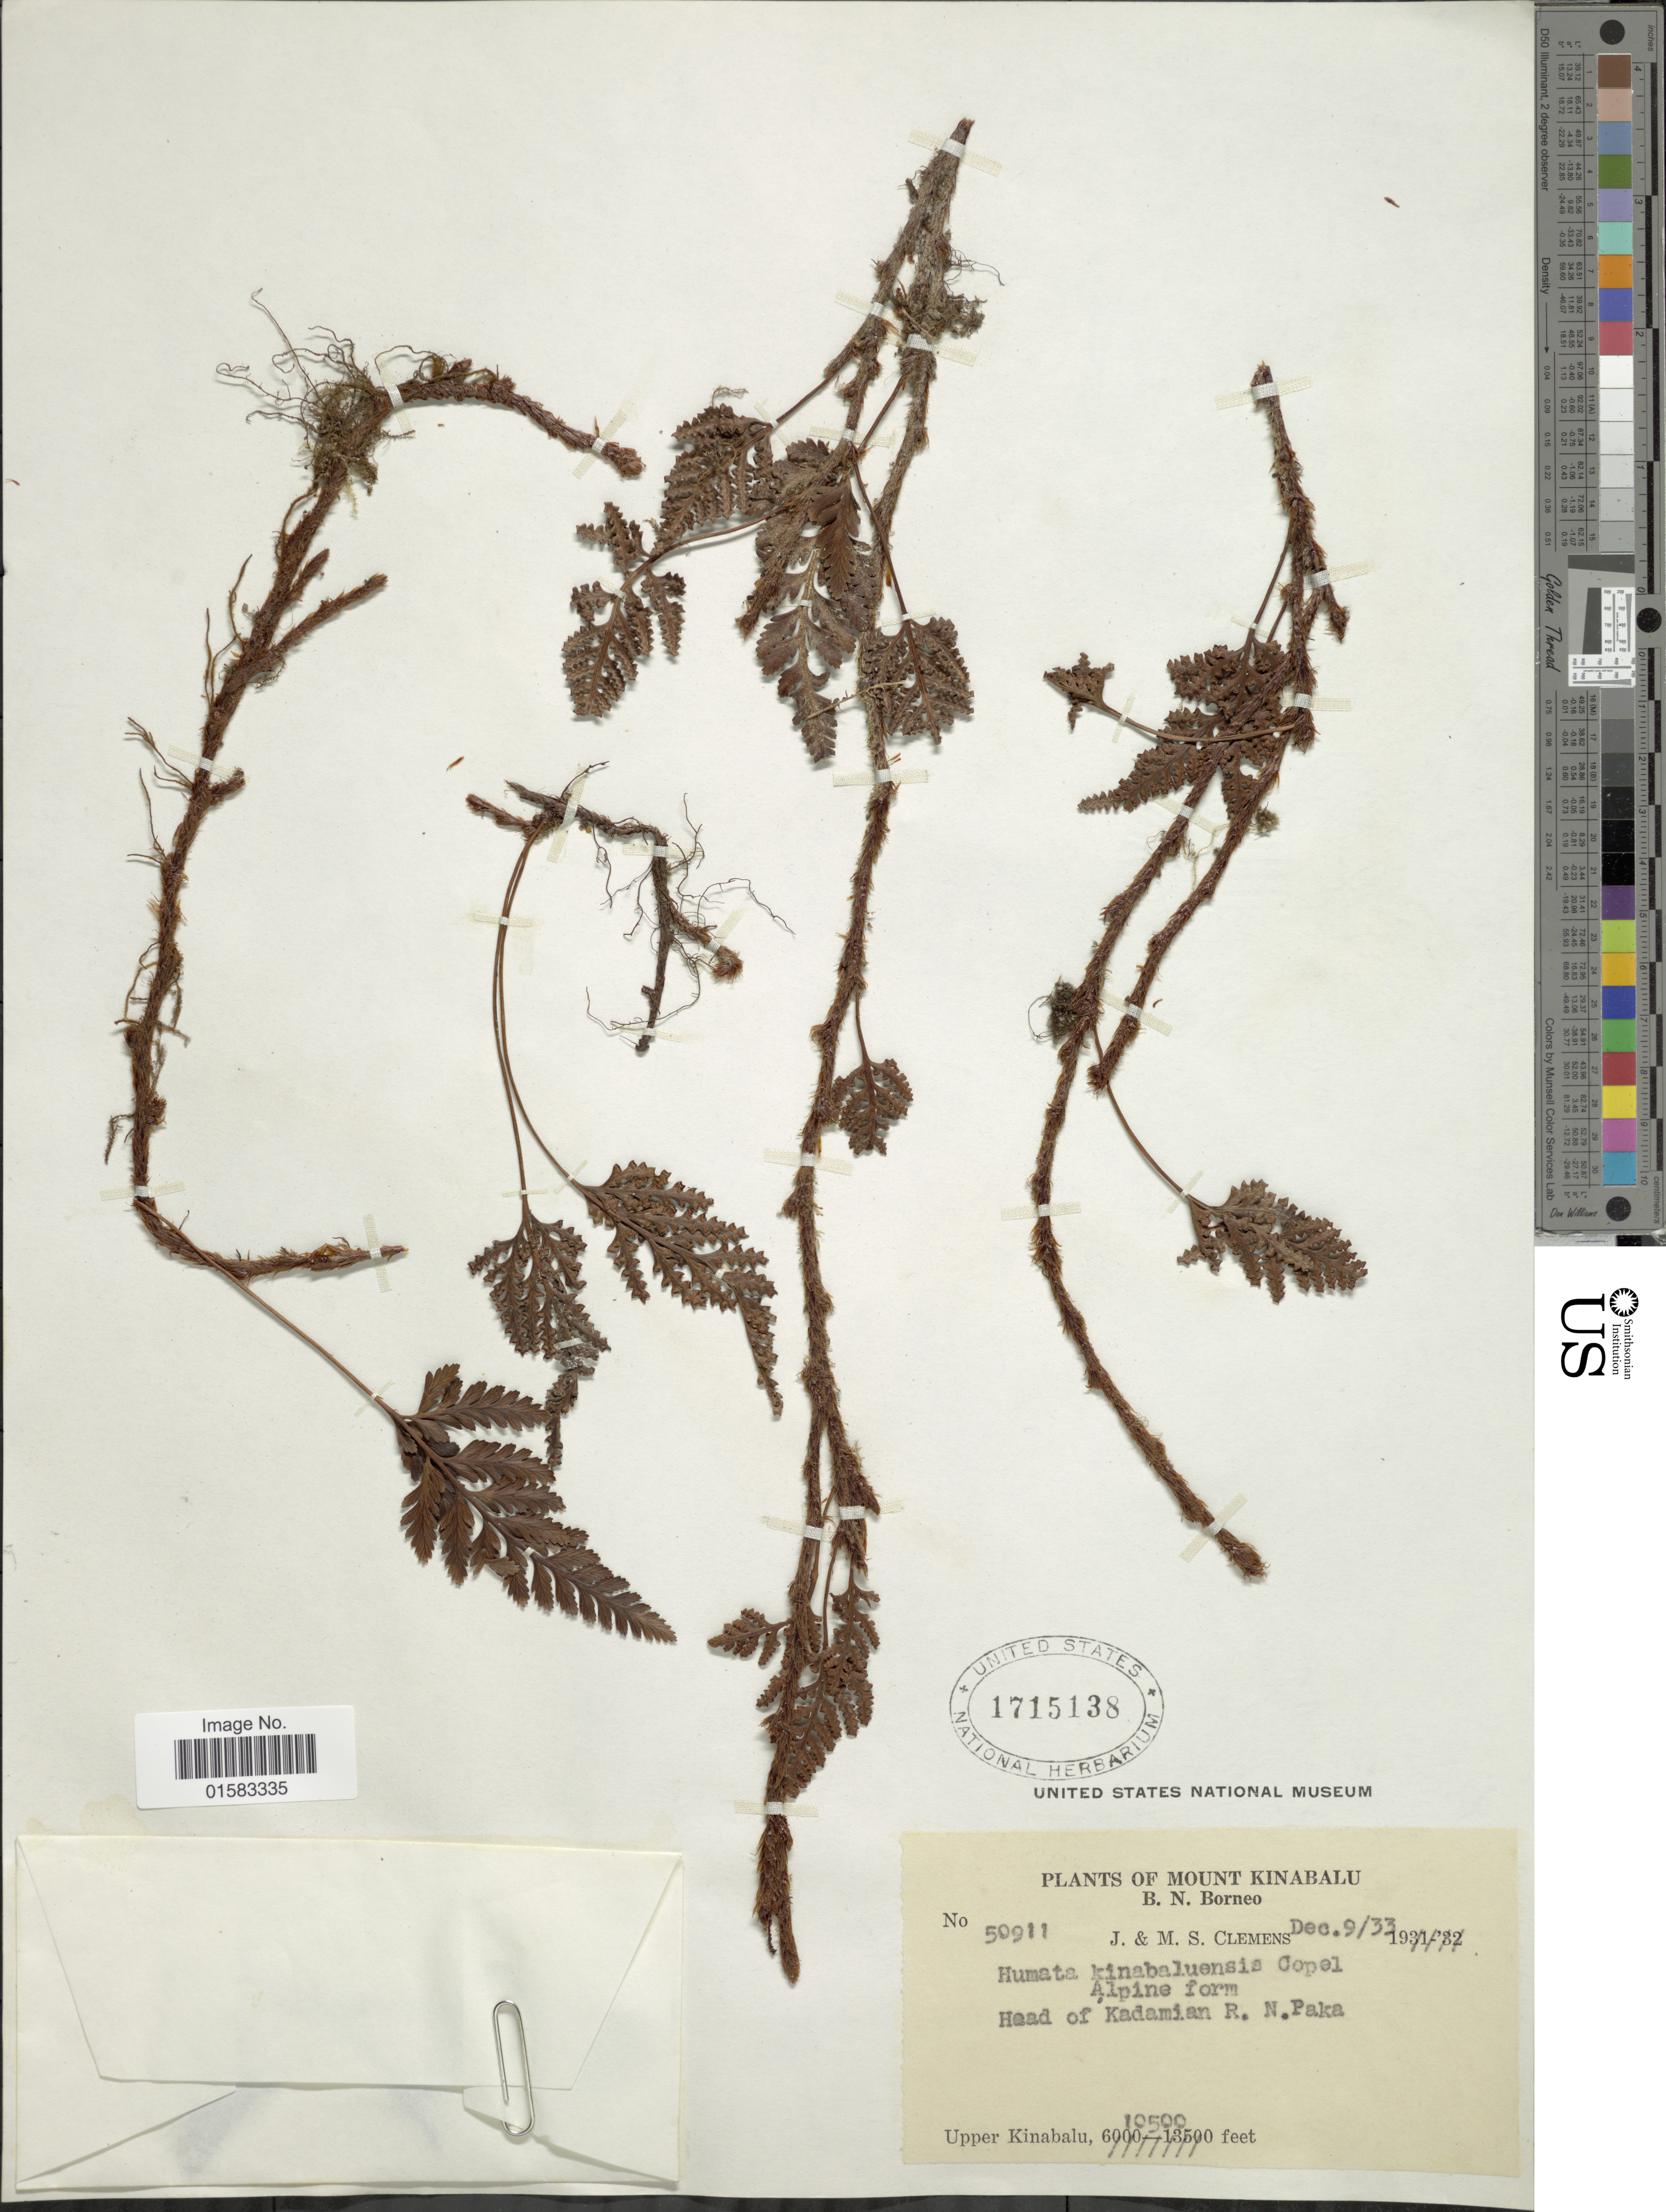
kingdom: Plantae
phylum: Tracheophyta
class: Polypodiopsida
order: Polypodiales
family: Davalliaceae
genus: Davallia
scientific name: Davallia repens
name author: (L. f.) Kuhn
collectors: J. Clemens & M. S. Clemens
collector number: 50911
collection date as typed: Transcribed d/m/y: 9/12/33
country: Malaysia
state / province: Sabah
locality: Mount Kinabalu, B.N. Borneo, Head of Kadamian R.N. Paka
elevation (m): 3200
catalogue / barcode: US 1715138